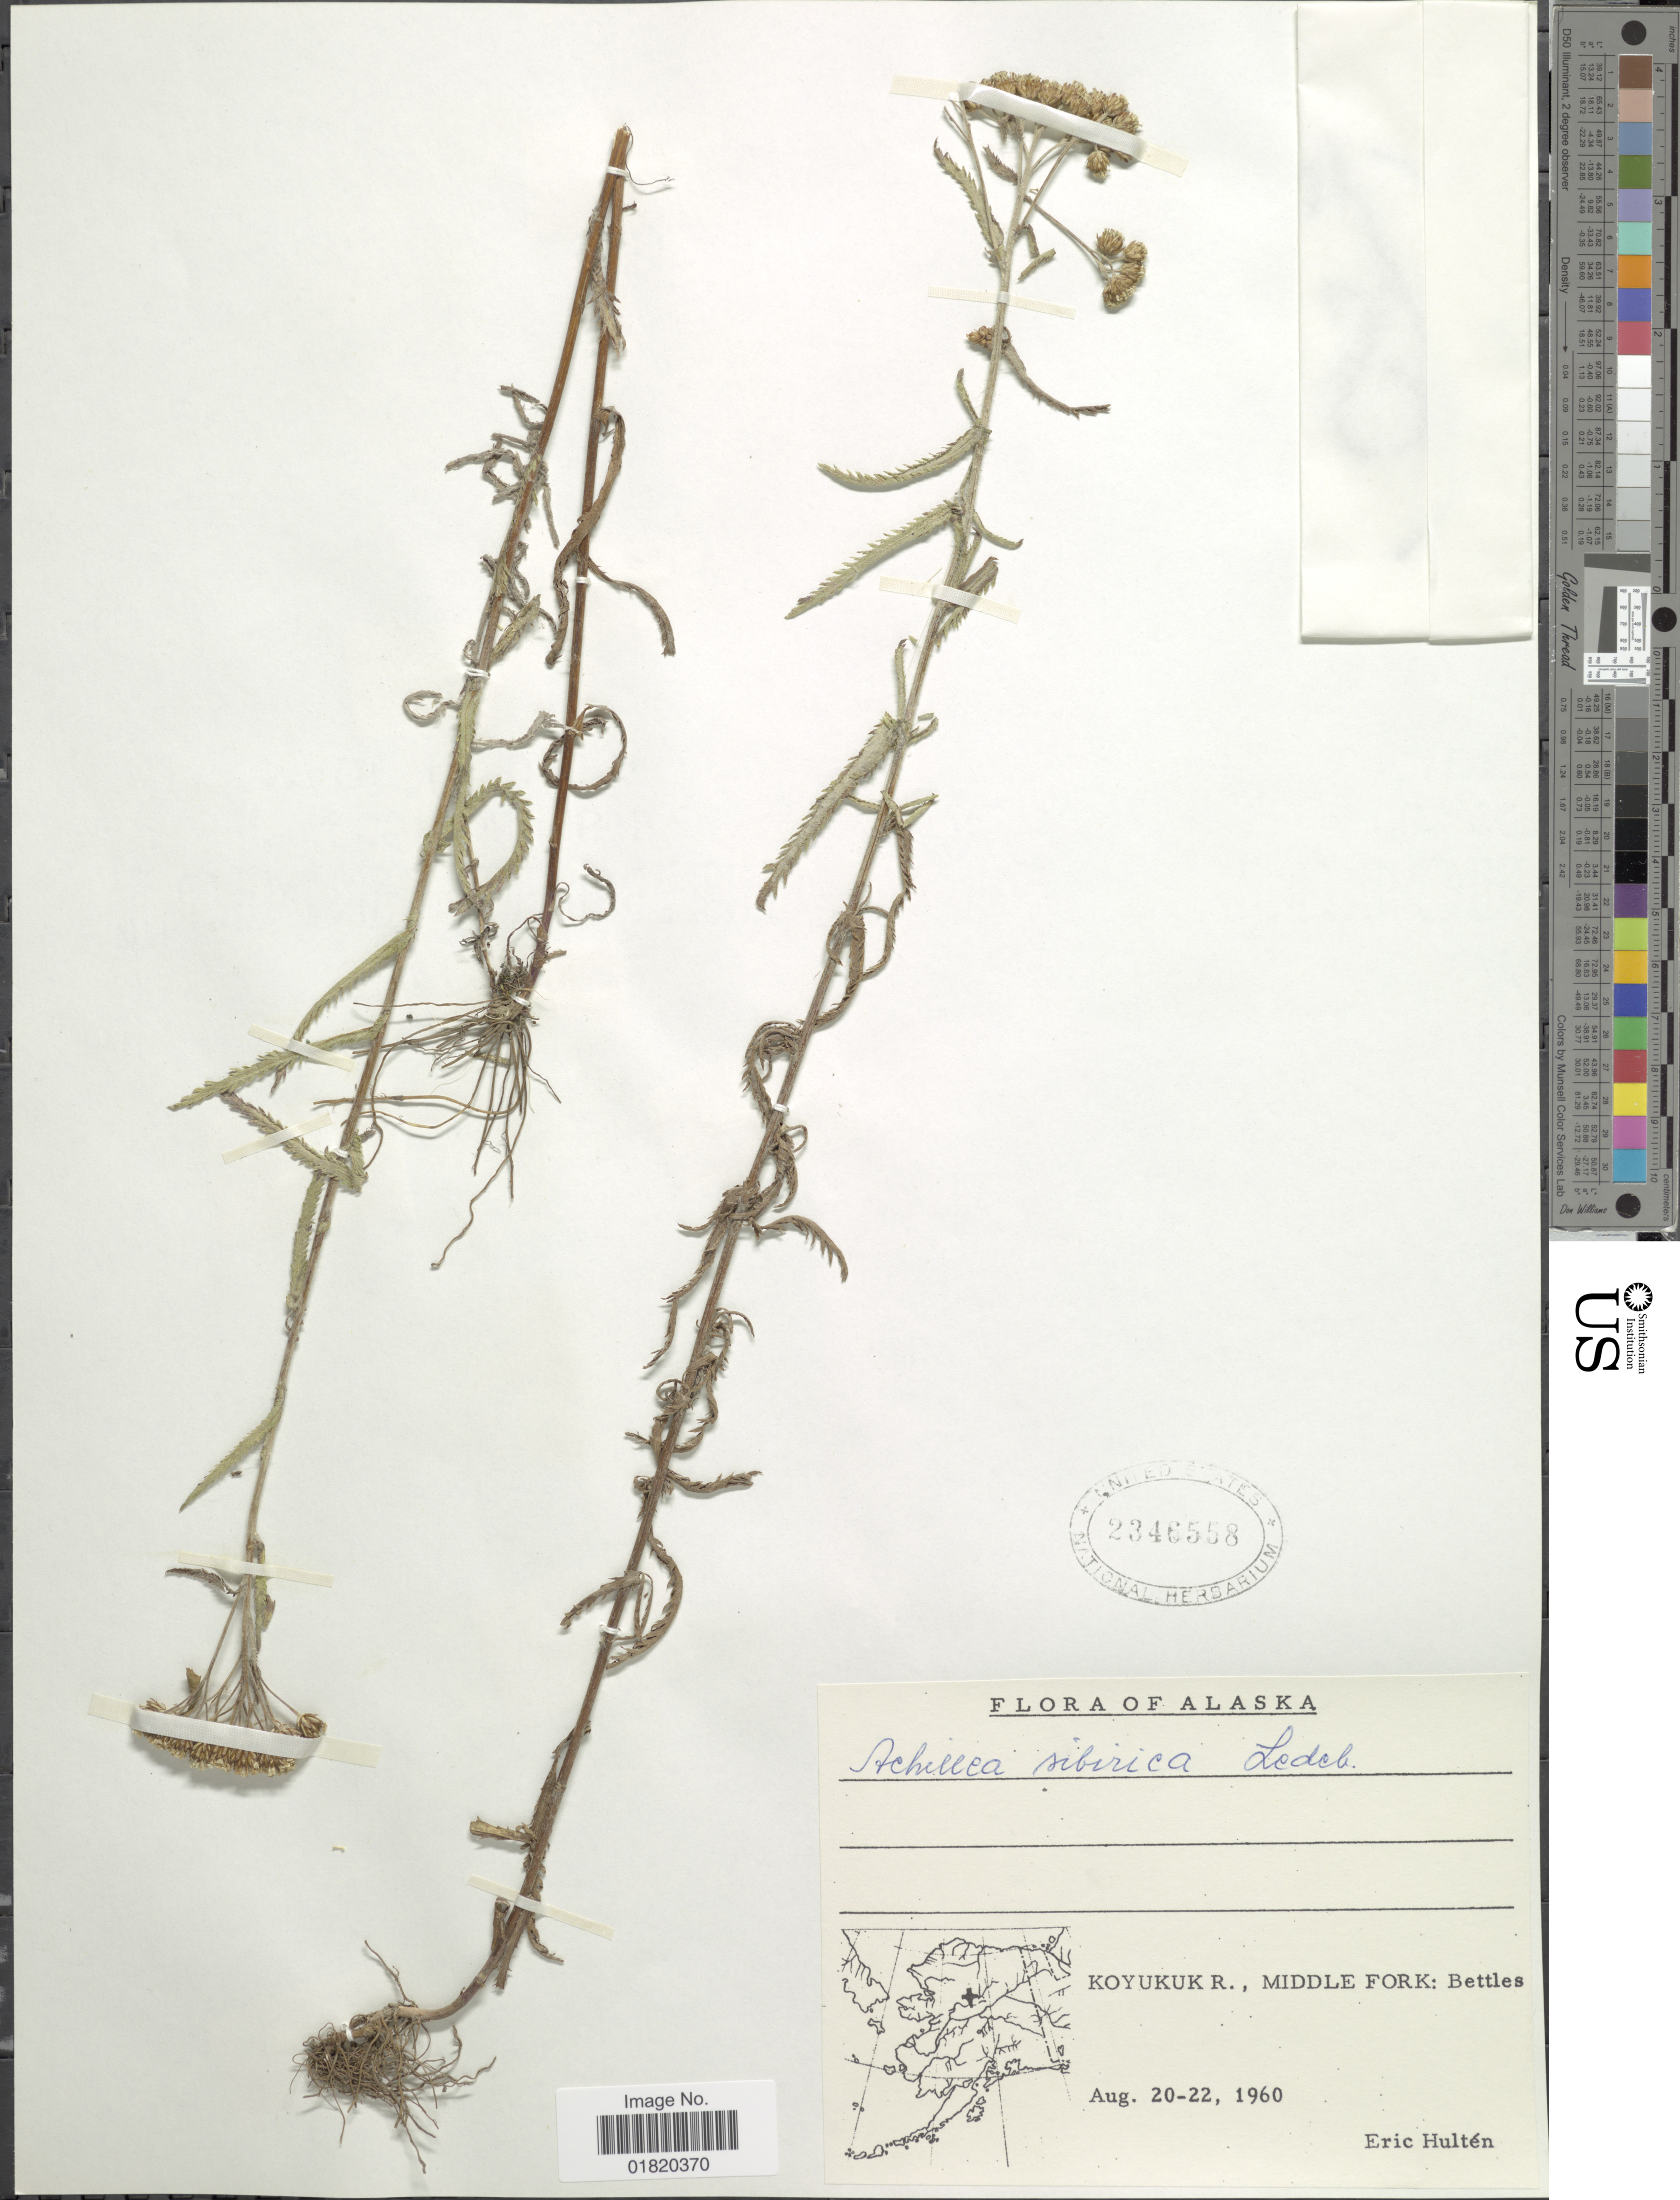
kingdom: Plantae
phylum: Tracheophyta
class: Magnoliopsida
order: Asterales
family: Asteraceae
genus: Achillea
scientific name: Achillea sibirica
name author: Ledeb.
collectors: E. G. Hultén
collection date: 1960-08-20/1960-08-22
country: United States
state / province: Alaska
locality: Koyukuk R., Middle Fork: Bettles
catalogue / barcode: US 2346558